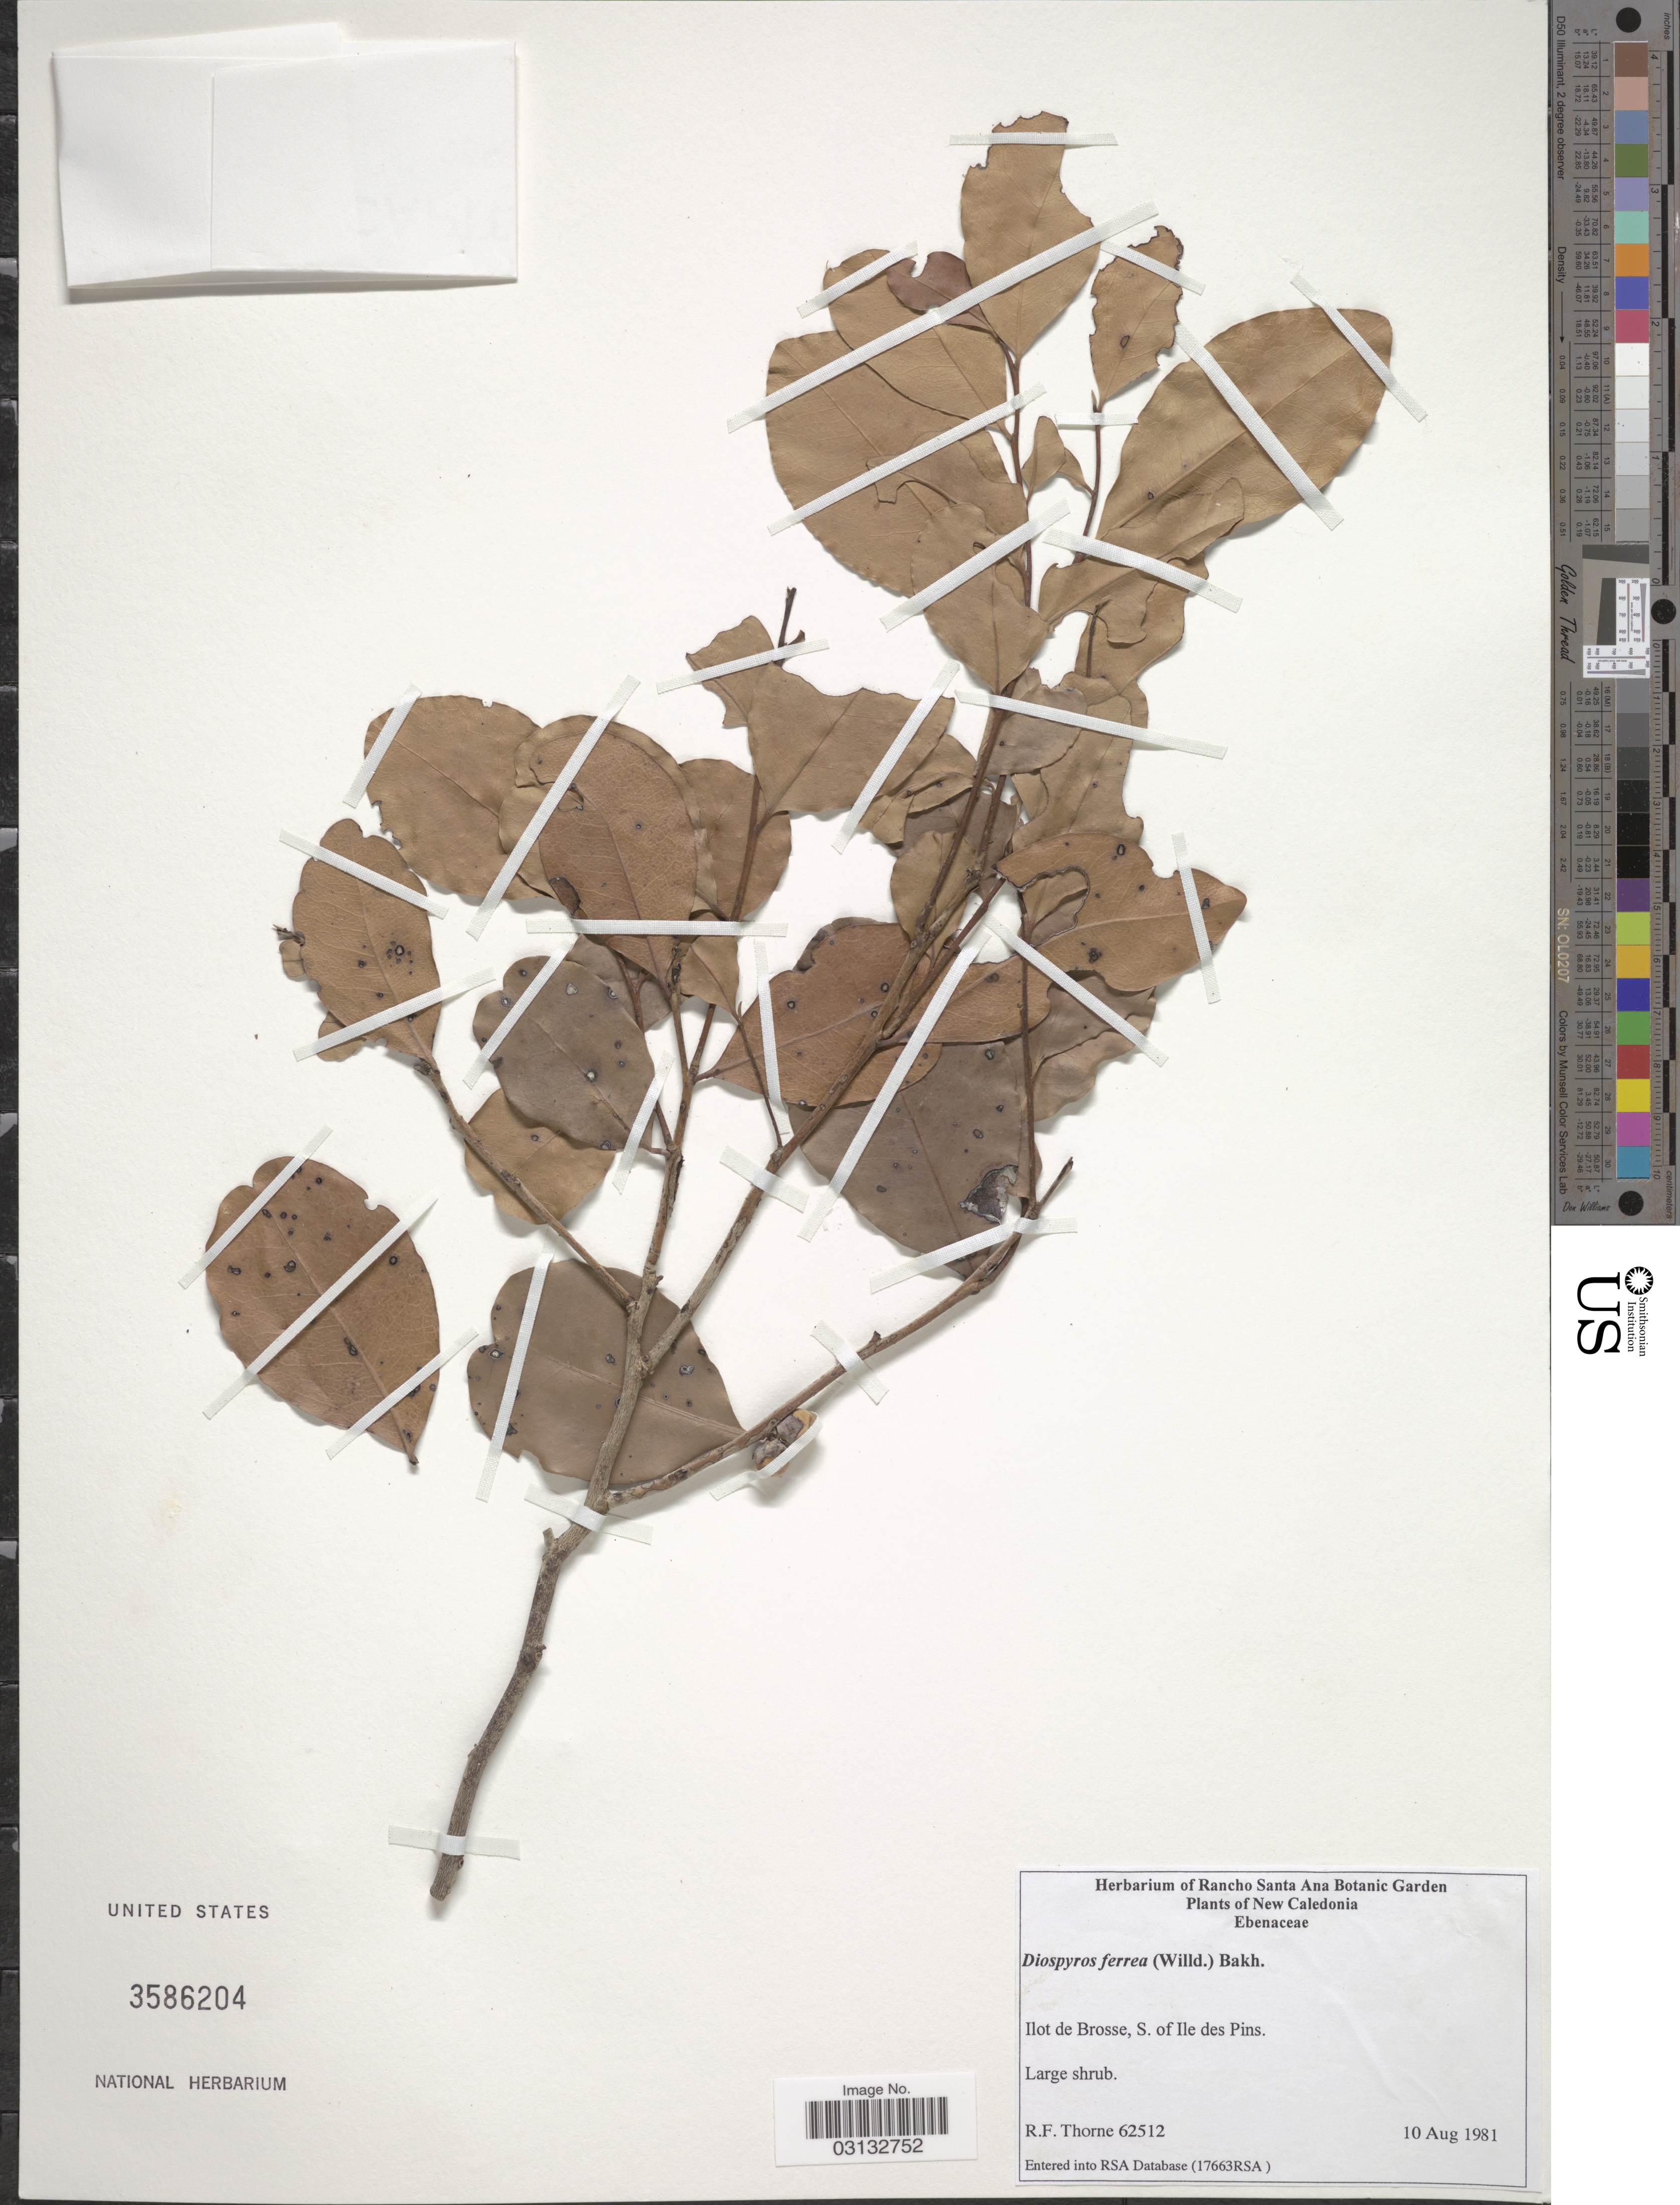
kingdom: Plantae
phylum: Tracheophyta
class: Magnoliopsida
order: Ericales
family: Ebenaceae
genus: Diospyros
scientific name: Diospyros ferrea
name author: (Willd.) Bakh.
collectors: R. Thorne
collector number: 62512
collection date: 1981-08-10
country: New Caledonia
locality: Ilot de Brosse, S. of Ile des Pins.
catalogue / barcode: US 3586204